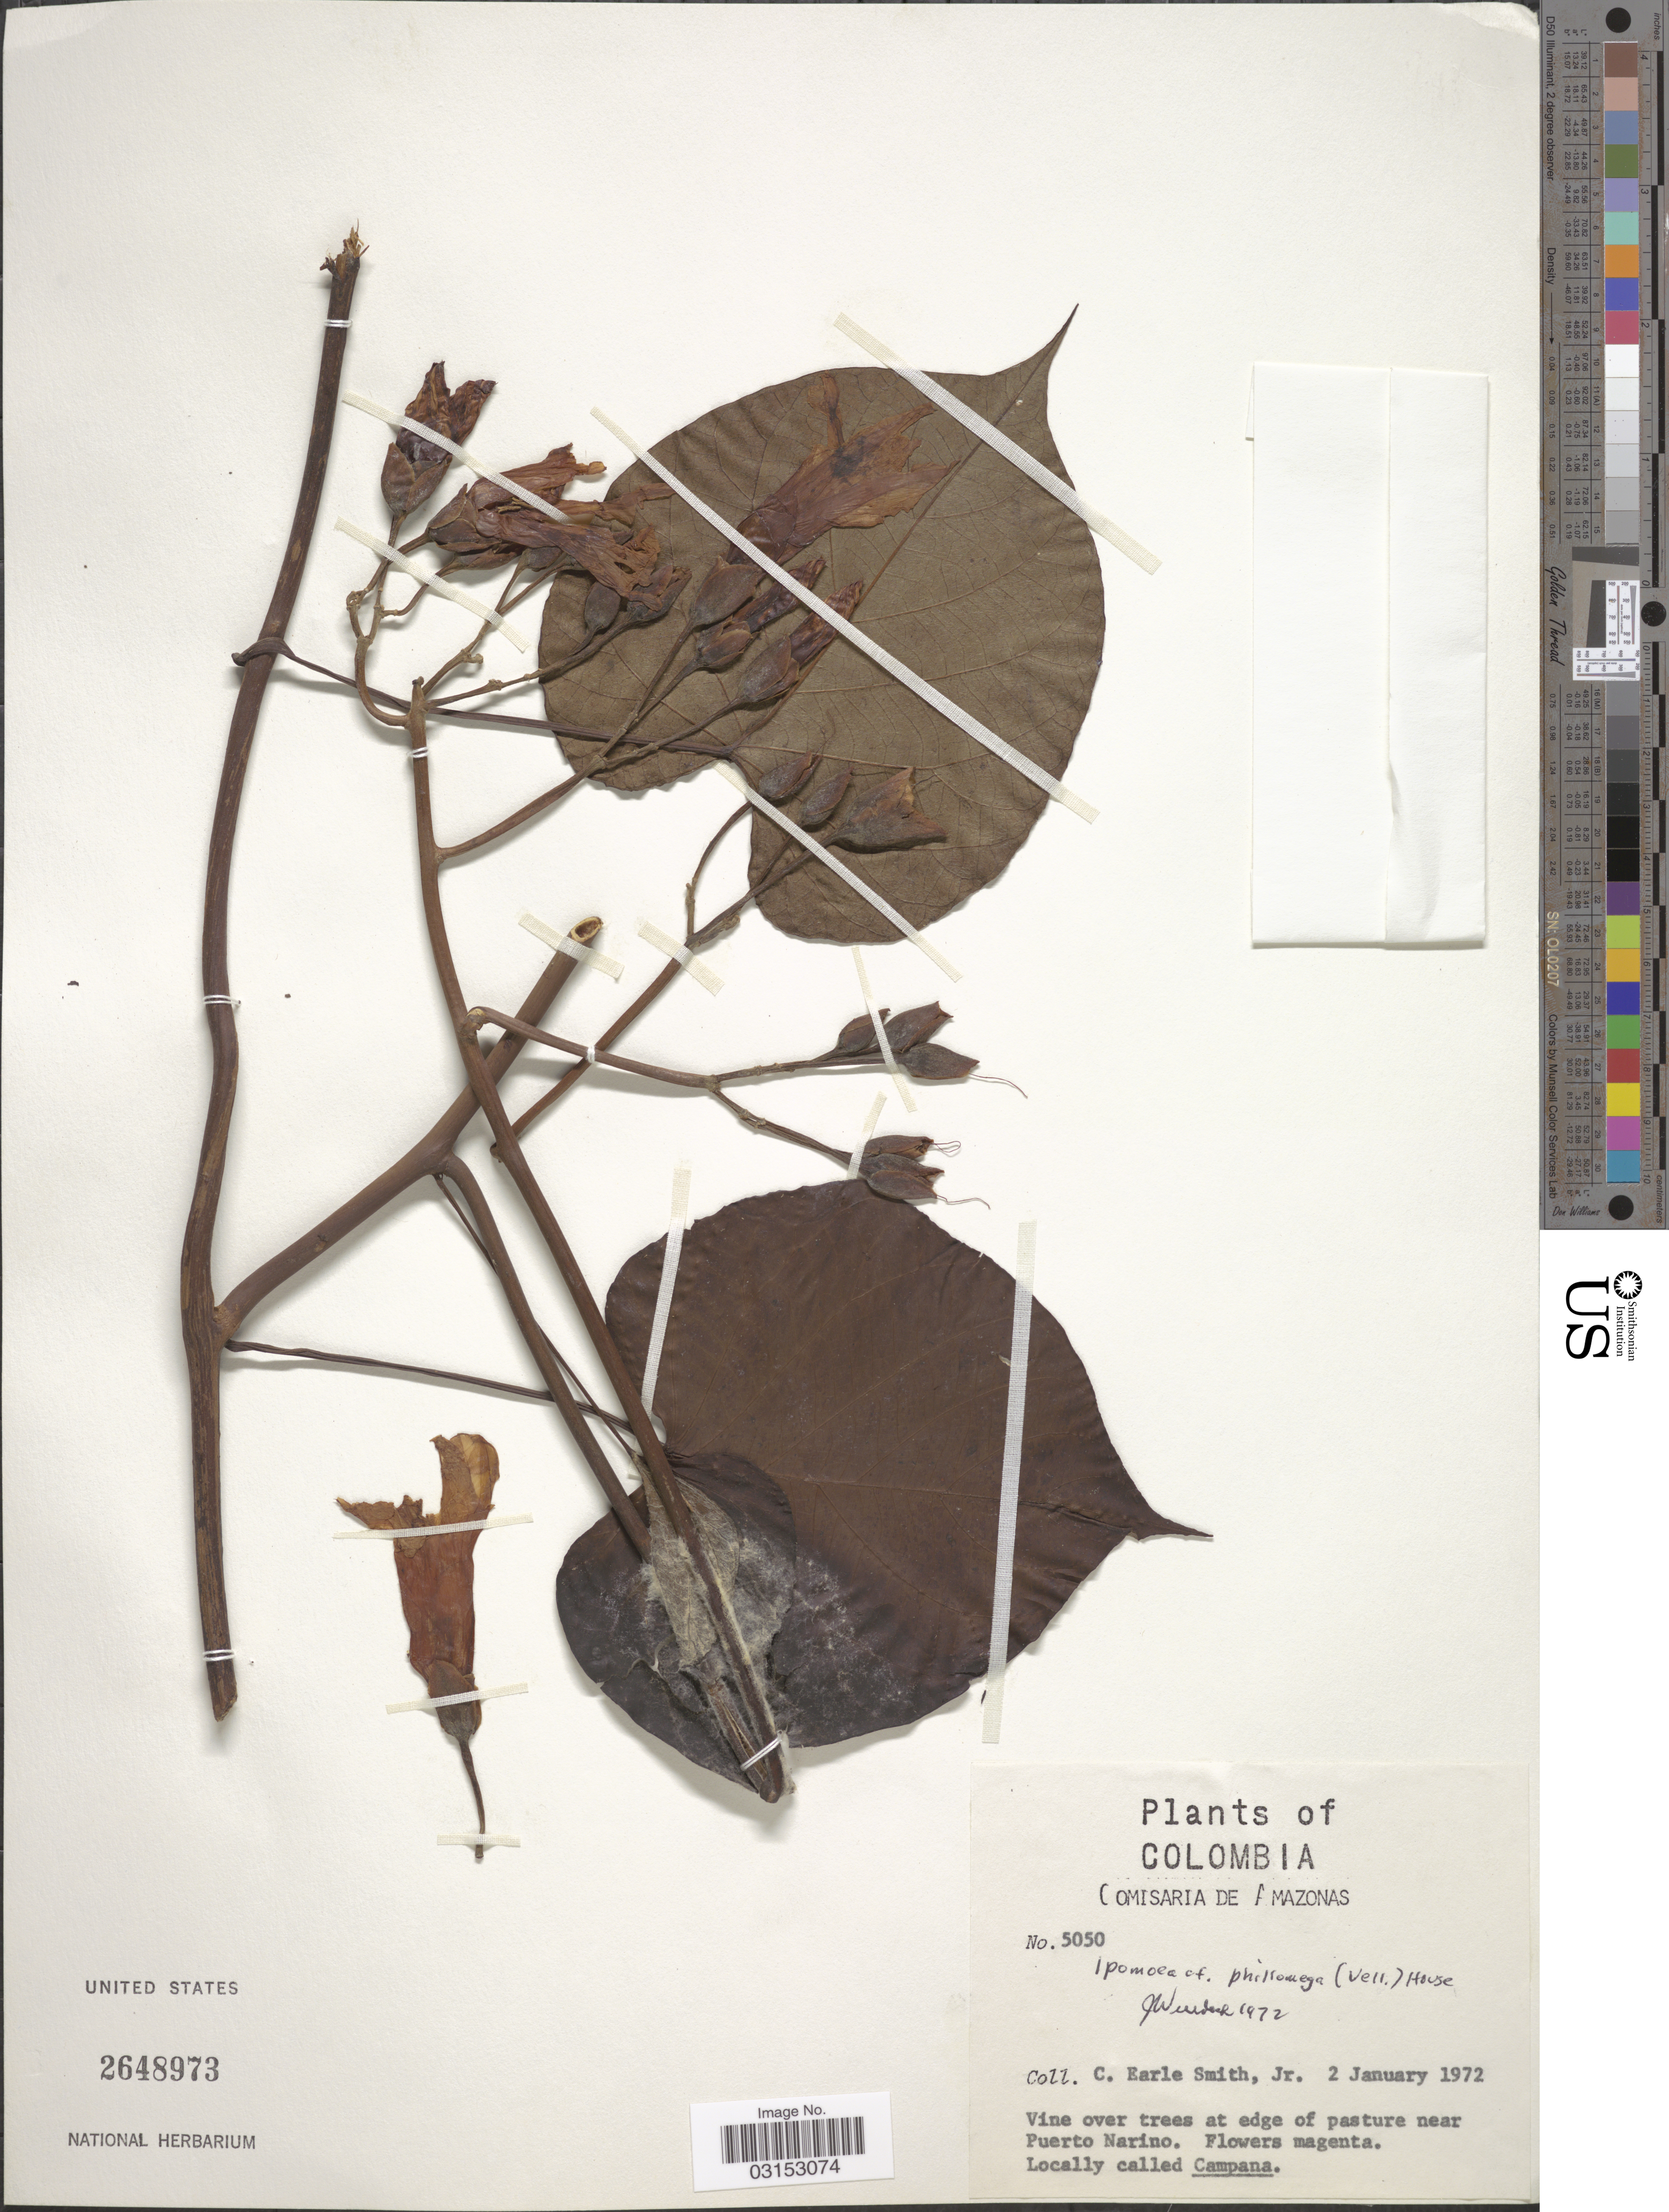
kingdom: Plantae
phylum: Tracheophyta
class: Magnoliopsida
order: Solanales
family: Convolvulaceae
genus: Ipomoea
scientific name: Ipomoea pterodes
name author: Choisy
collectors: C. E. Smith Jr.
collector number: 5050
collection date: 1972-01-02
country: Colombia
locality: Comisaria de Amazonas, Vine over trees at edge of pasture near Puerto Narino.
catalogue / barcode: US 2648973